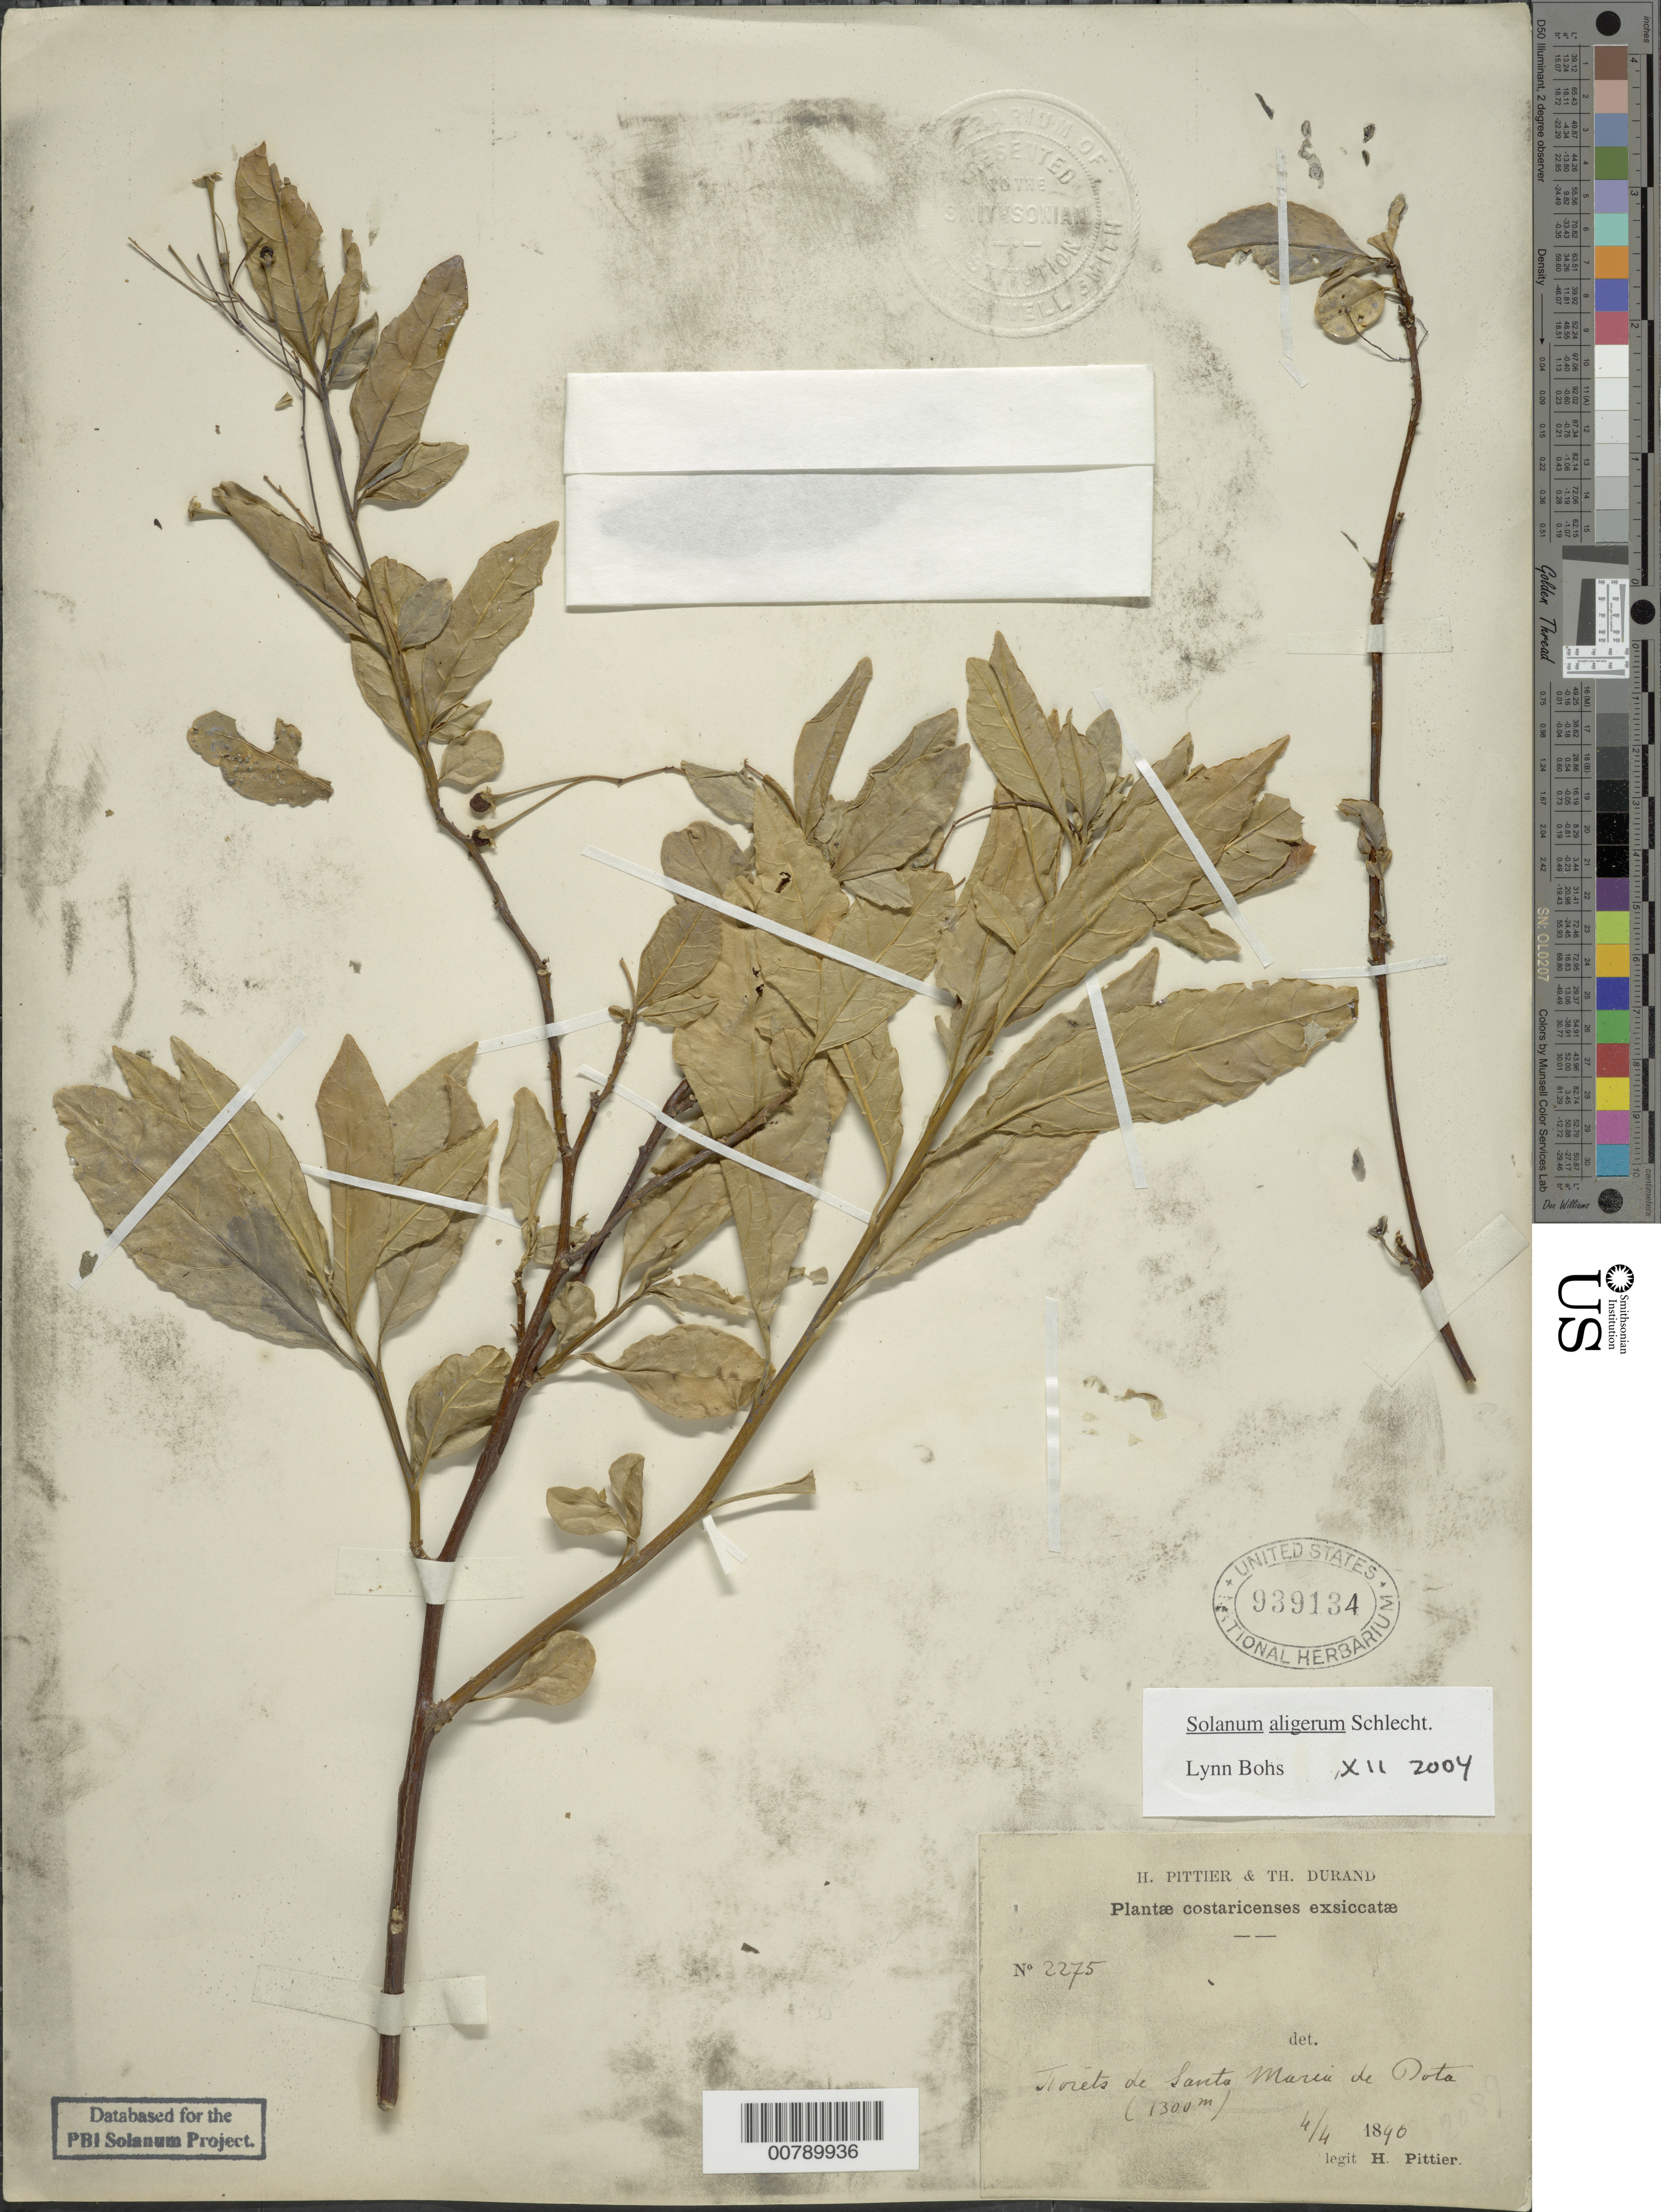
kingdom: Plantae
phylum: Tracheophyta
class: Magnoliopsida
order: Solanales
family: Solanaceae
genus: Solanum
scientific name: Solanum aligerum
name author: Schltdl.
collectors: H. F. Pittier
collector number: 2275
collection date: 1890-04-04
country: Costa Rica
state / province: San José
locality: Foréts de Santa Maria de Dota [forests of Santa Maria de Dota]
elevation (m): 1300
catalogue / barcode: US 939134